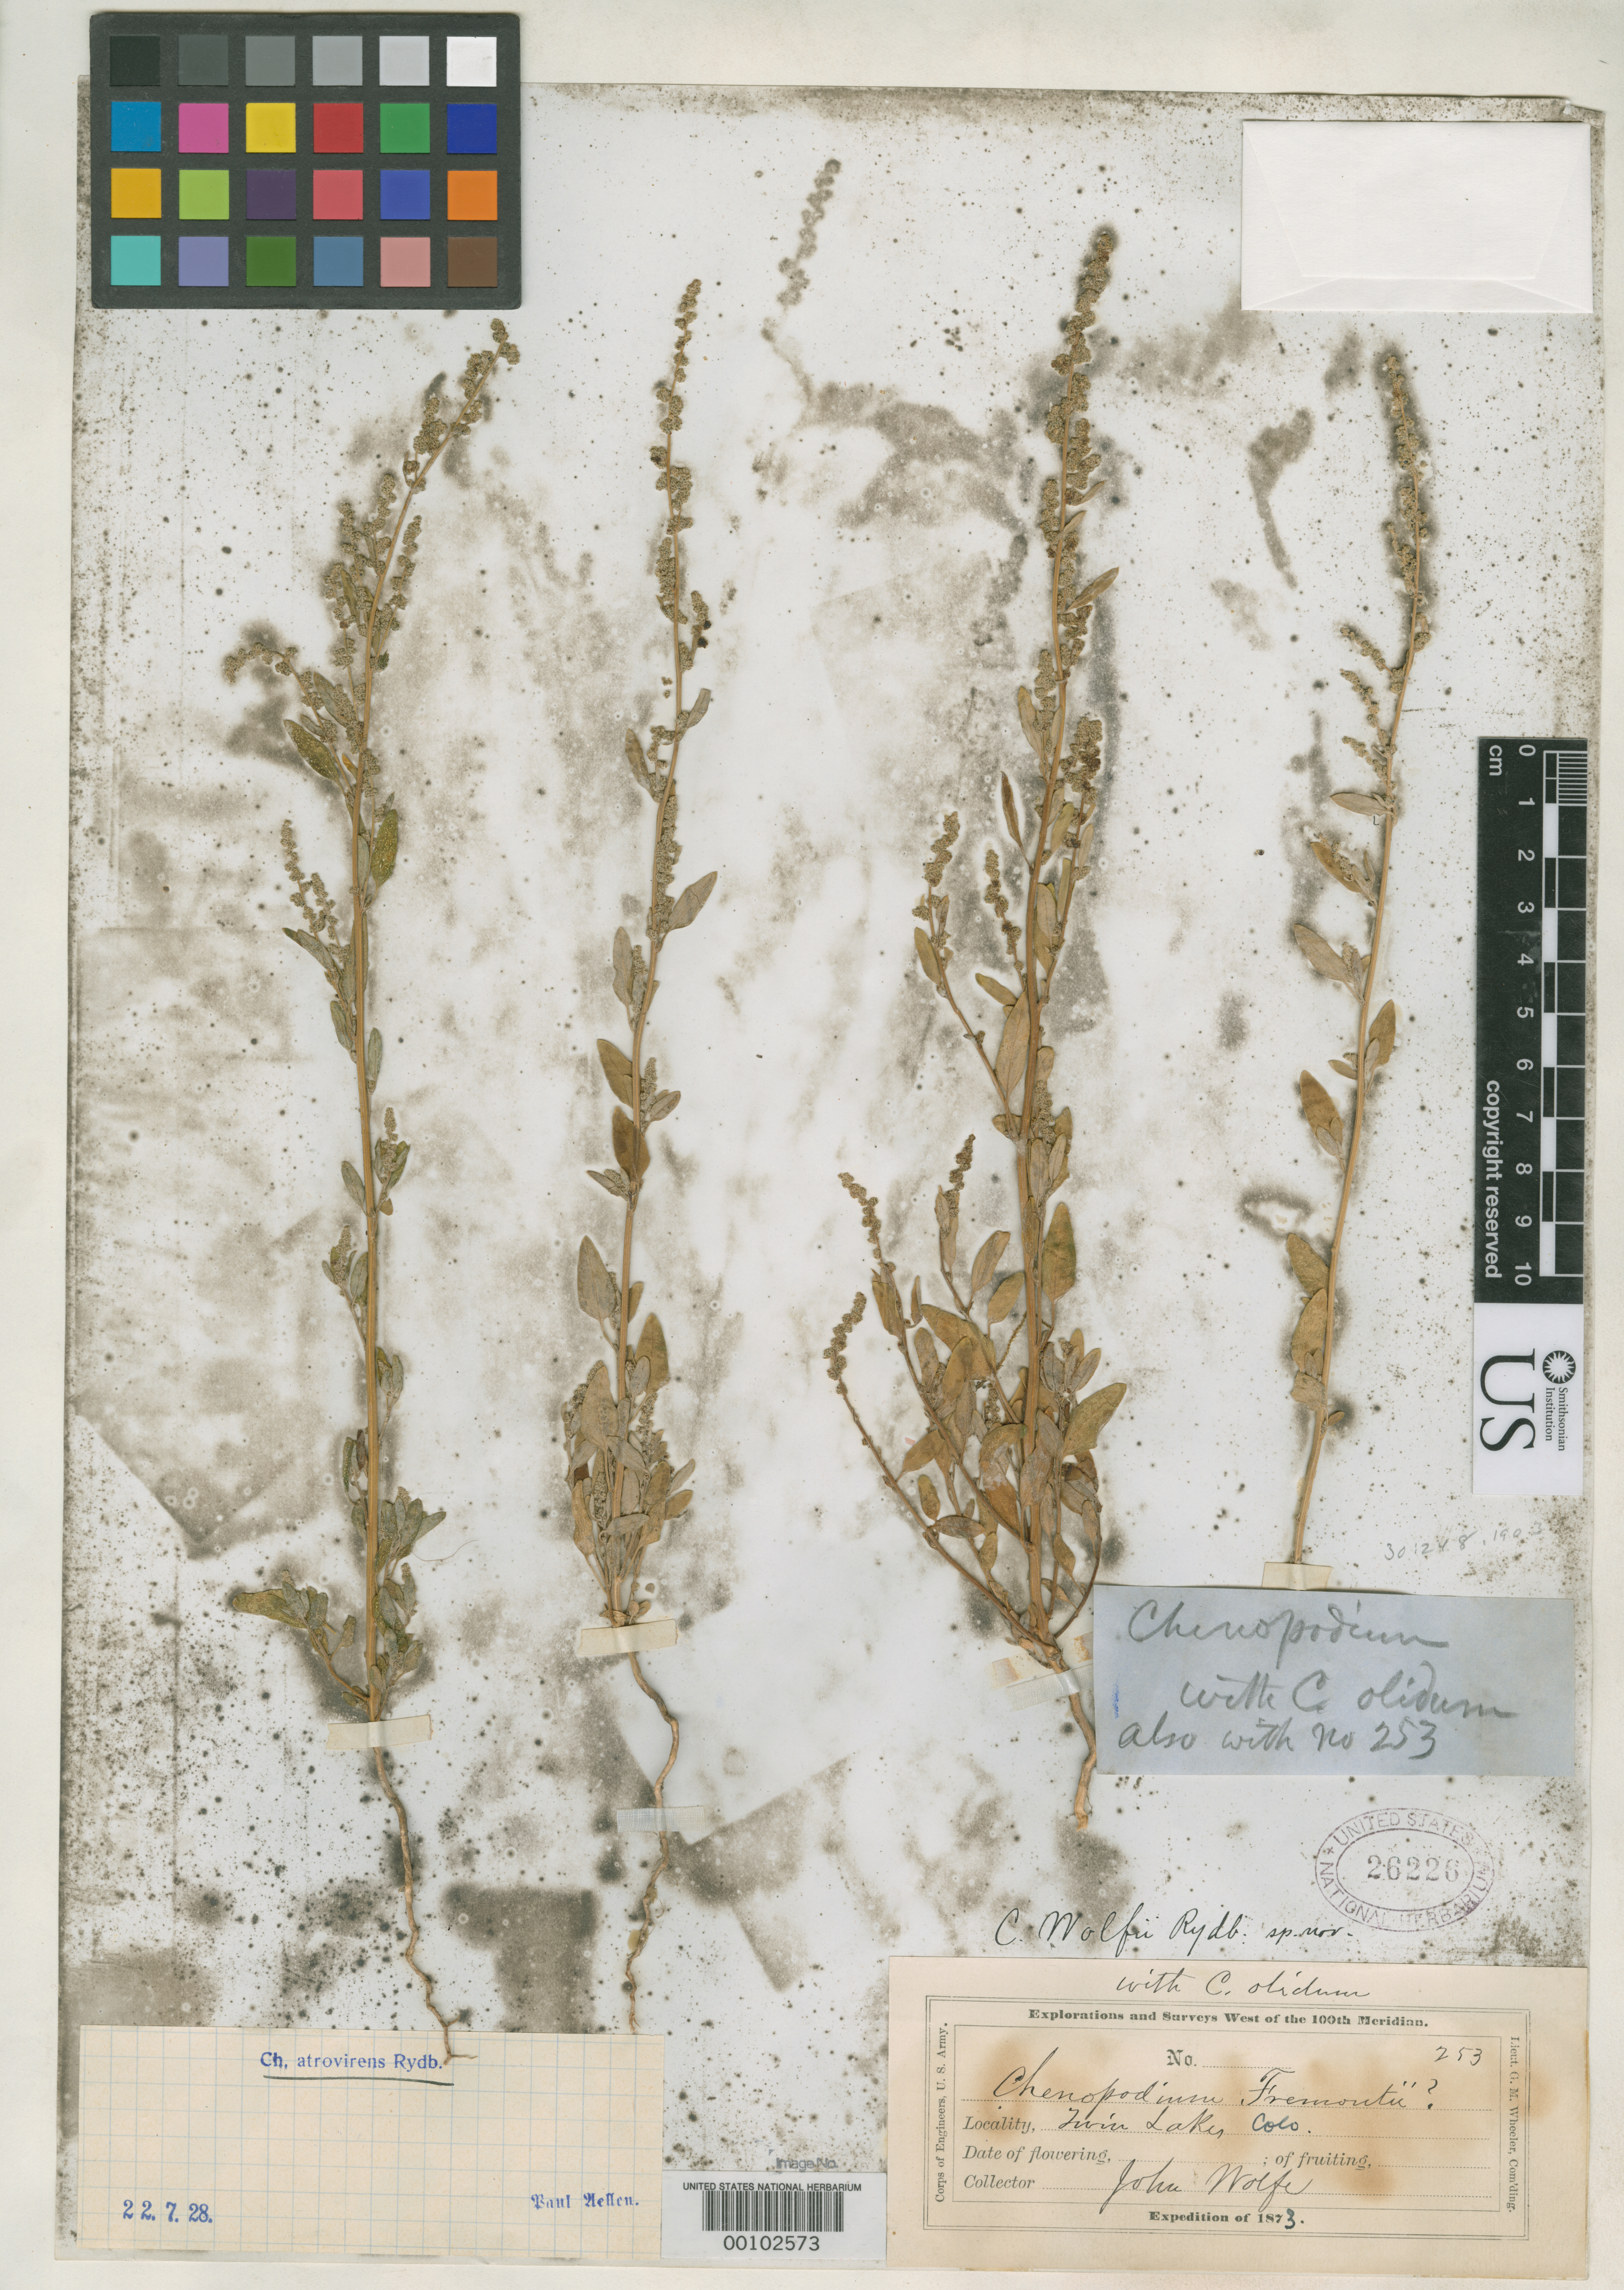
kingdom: Plantae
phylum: Tracheophyta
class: Magnoliopsida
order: Caryophyllales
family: Amaranthaceae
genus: Chenopodium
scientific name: Chenopodium wolfii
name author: Rydb.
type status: Isotype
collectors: J. Wolf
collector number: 253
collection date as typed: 1873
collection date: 1873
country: United States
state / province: Colorado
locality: Twin Lakes.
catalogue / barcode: US 26226